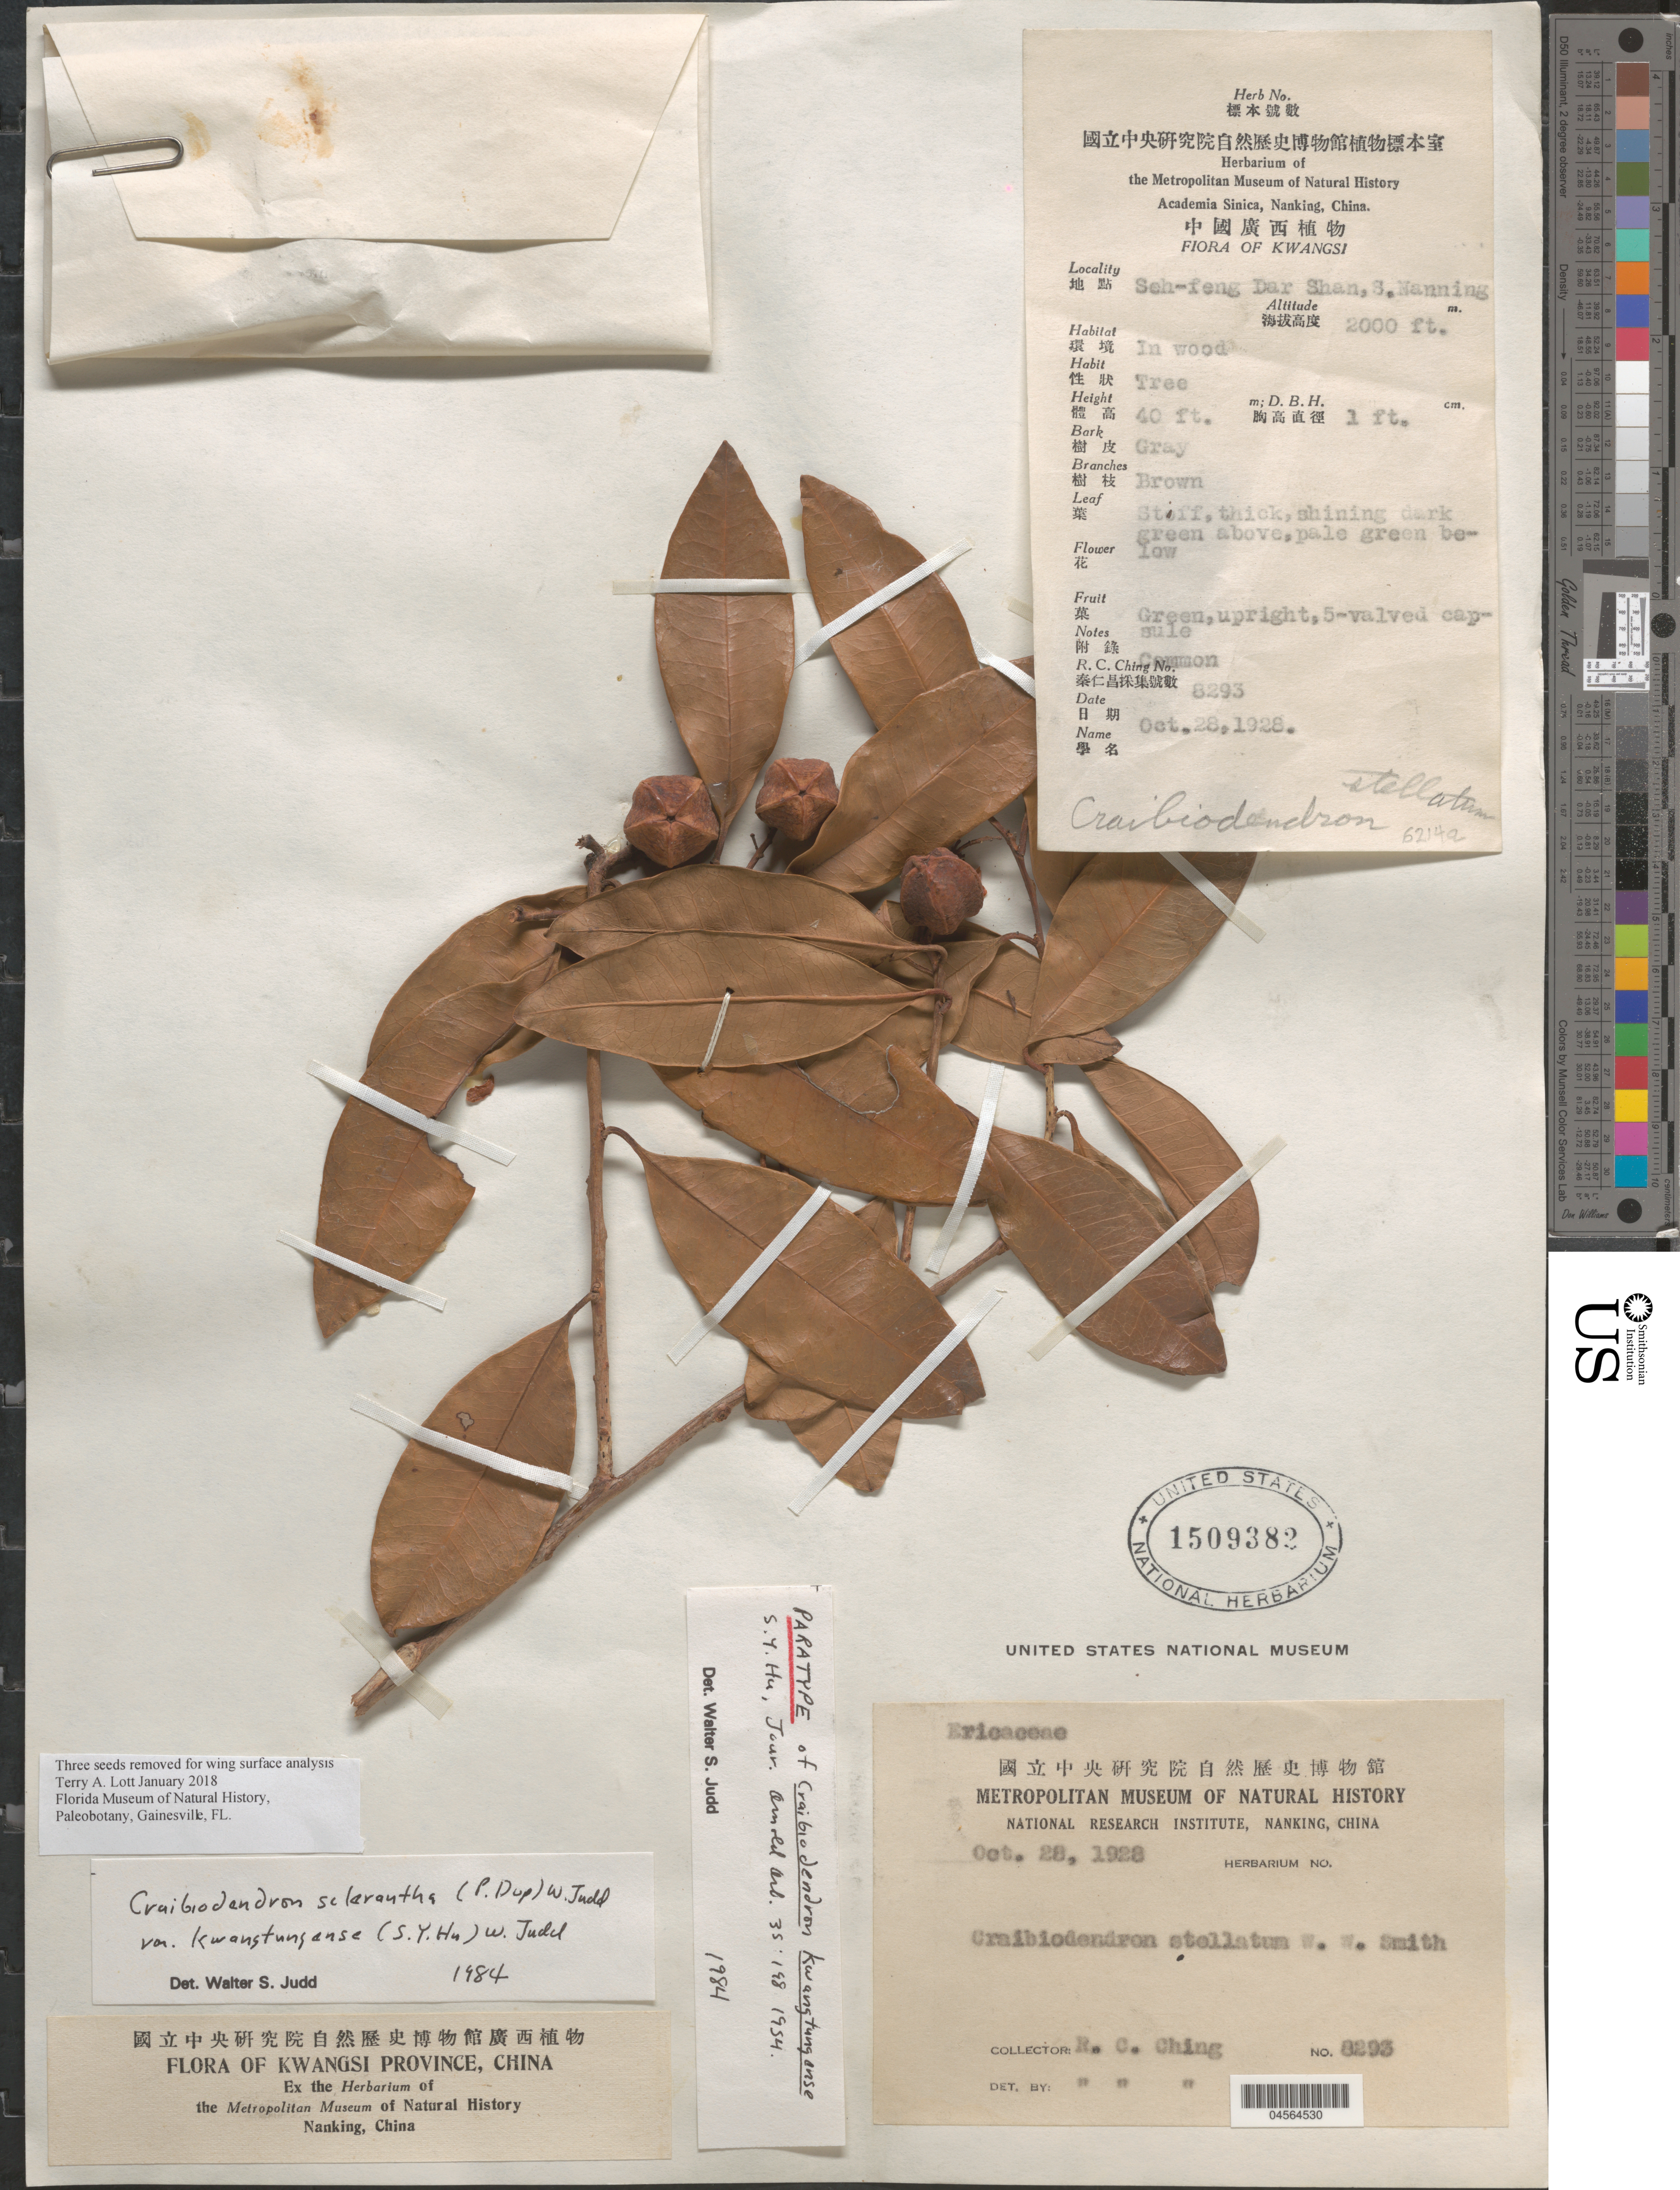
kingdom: Plantae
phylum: Tracheophyta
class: Magnoliopsida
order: Ericales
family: Ericaceae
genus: Craibiodendron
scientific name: Craibiodendron scleranthum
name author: (Dop) Judd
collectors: R. C. Ching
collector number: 8293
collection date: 1928-10-28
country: China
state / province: Guangxi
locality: Kwangsi Province. Seh-feng Dar Shan, S. Nanning.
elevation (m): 610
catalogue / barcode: US 1509382